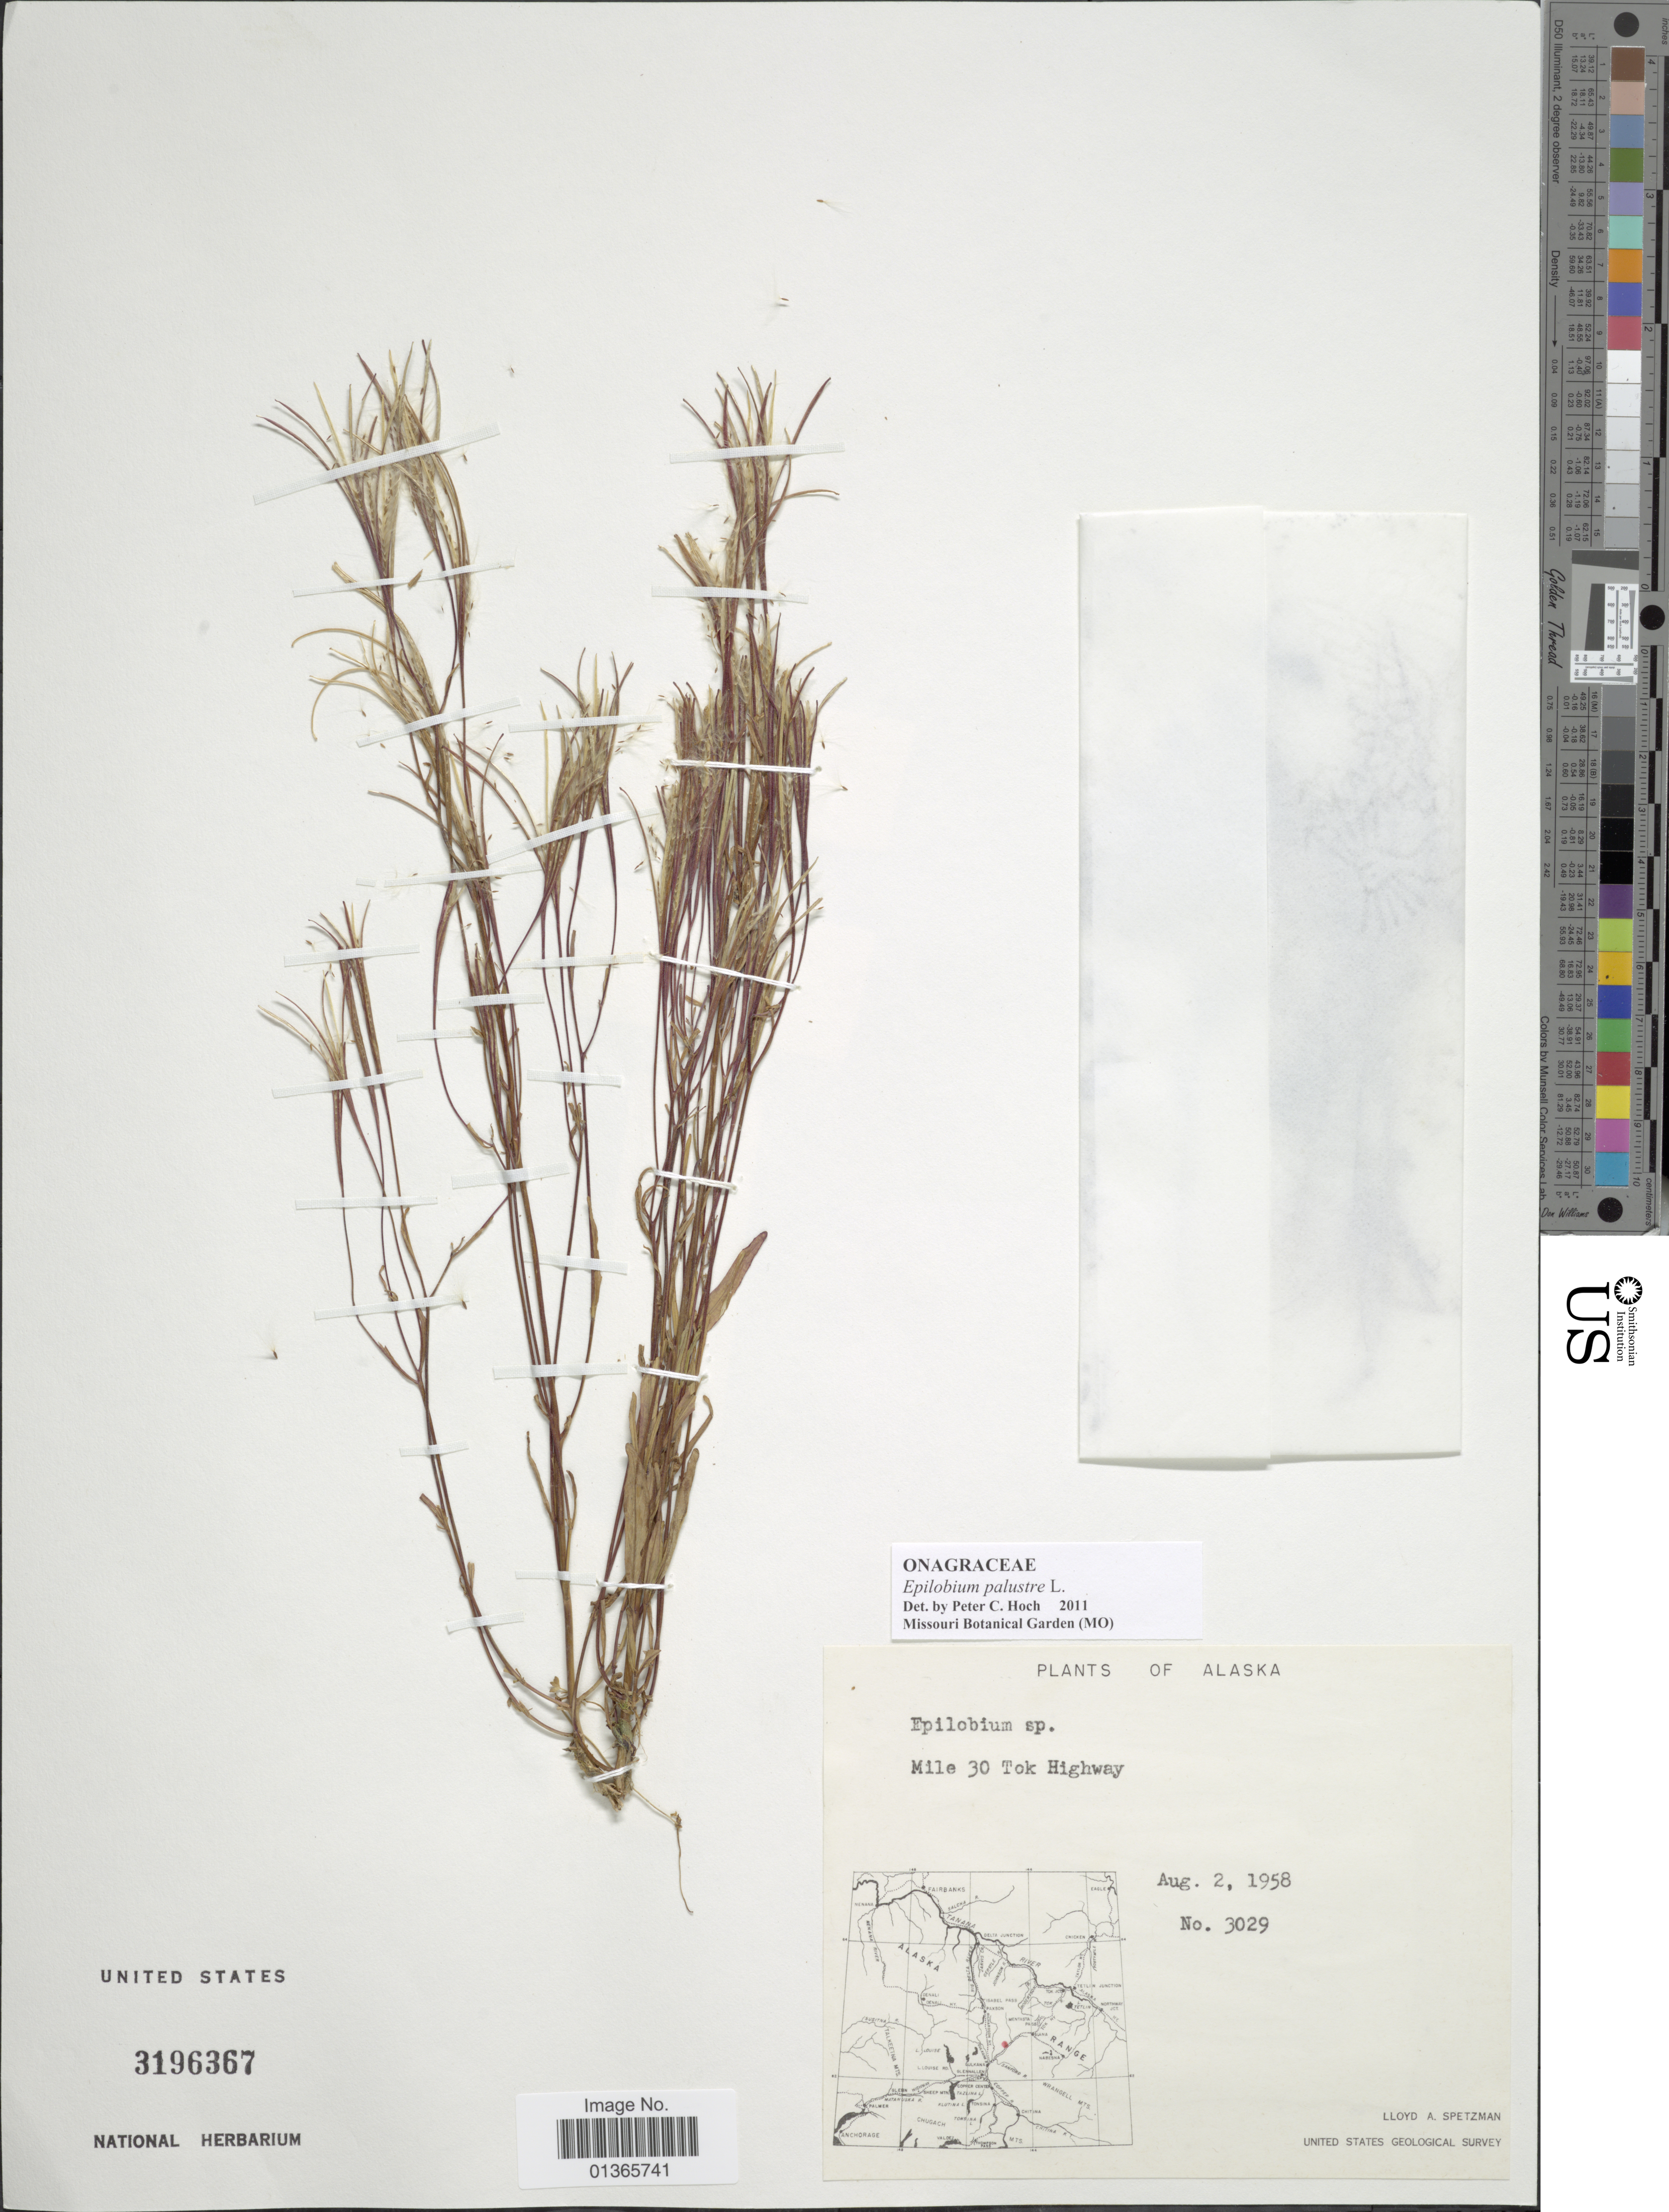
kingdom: Plantae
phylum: Tracheophyta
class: Magnoliopsida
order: Myrtales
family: Onagraceae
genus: Epilobium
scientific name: Epilobium palustre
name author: L.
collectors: L. Spetzman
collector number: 3029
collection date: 1958-08-02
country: United States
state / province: Alaska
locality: Mile 30 Tok Highway.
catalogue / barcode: US 3196367